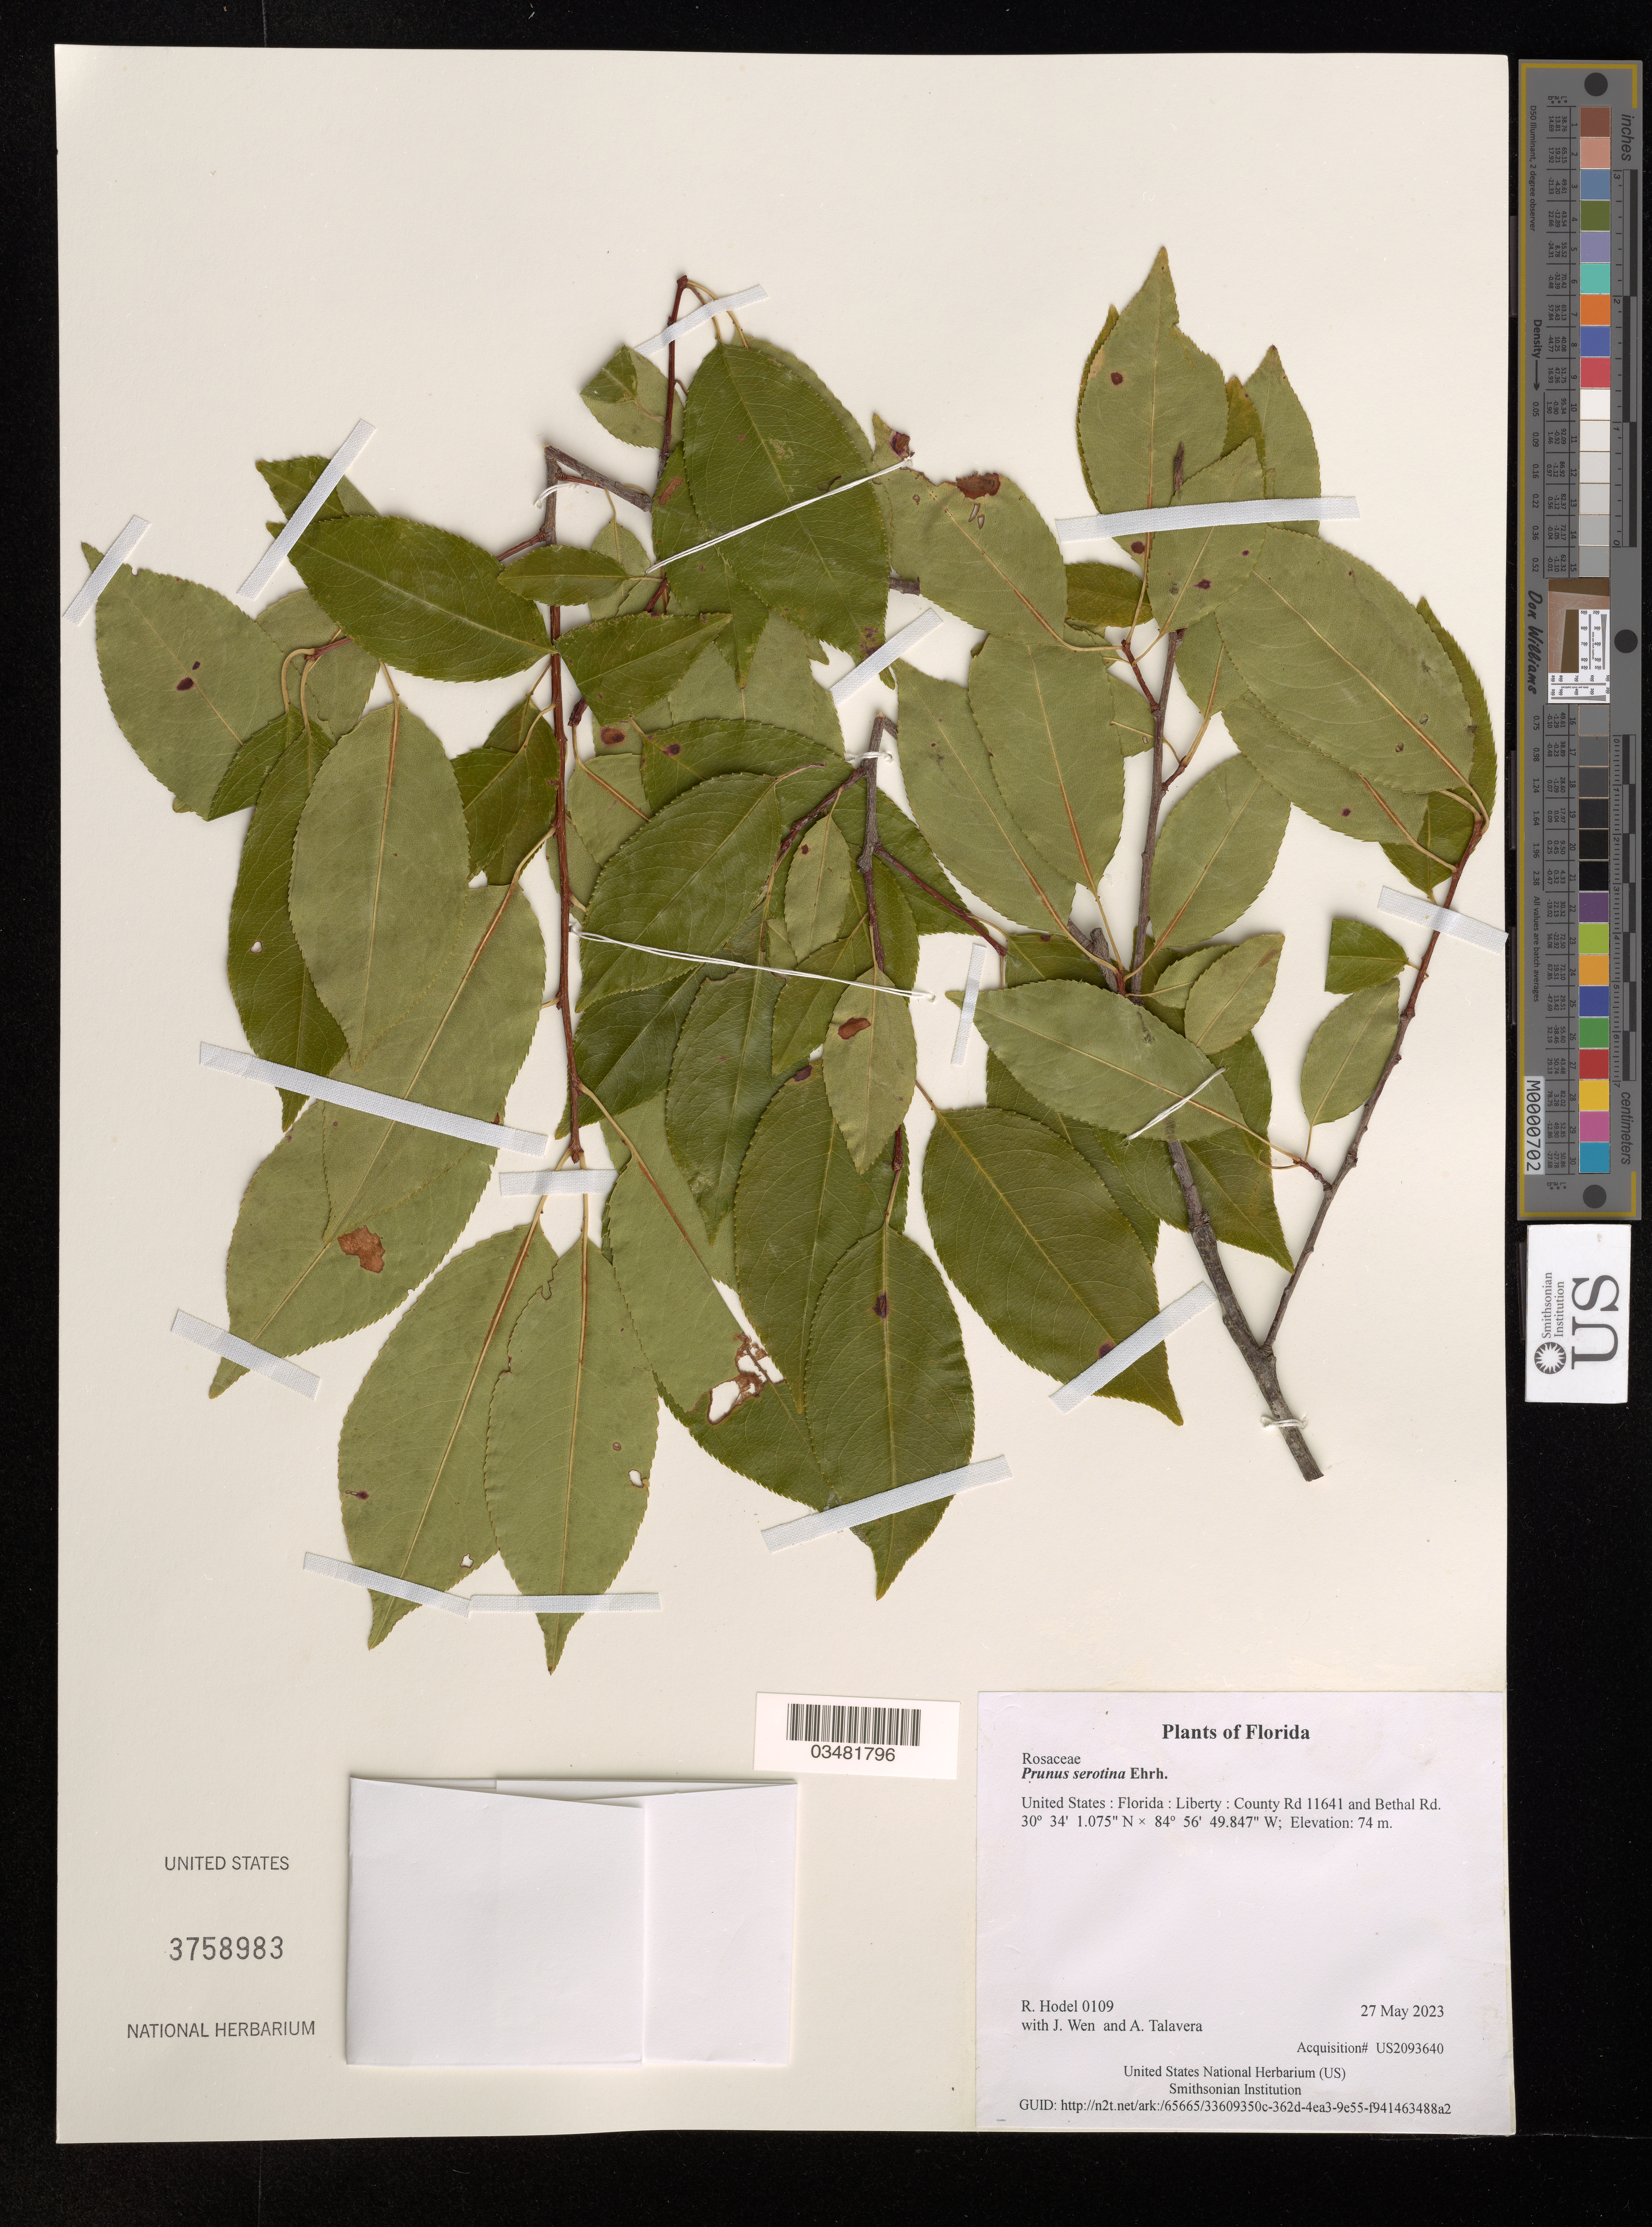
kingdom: Plantae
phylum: Tracheophyta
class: Magnoliopsida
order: Rosales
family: Rosaceae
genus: Prunus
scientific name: Prunus serotina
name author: Ehrh.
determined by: Hodel, Richard G. J.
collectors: R. Hodel, J. Wen & A. Talavera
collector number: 0109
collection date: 2023-05-27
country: United States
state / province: Florida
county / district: Liberty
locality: County Rd 11641 and Bethal Rd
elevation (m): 74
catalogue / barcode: US 3758983